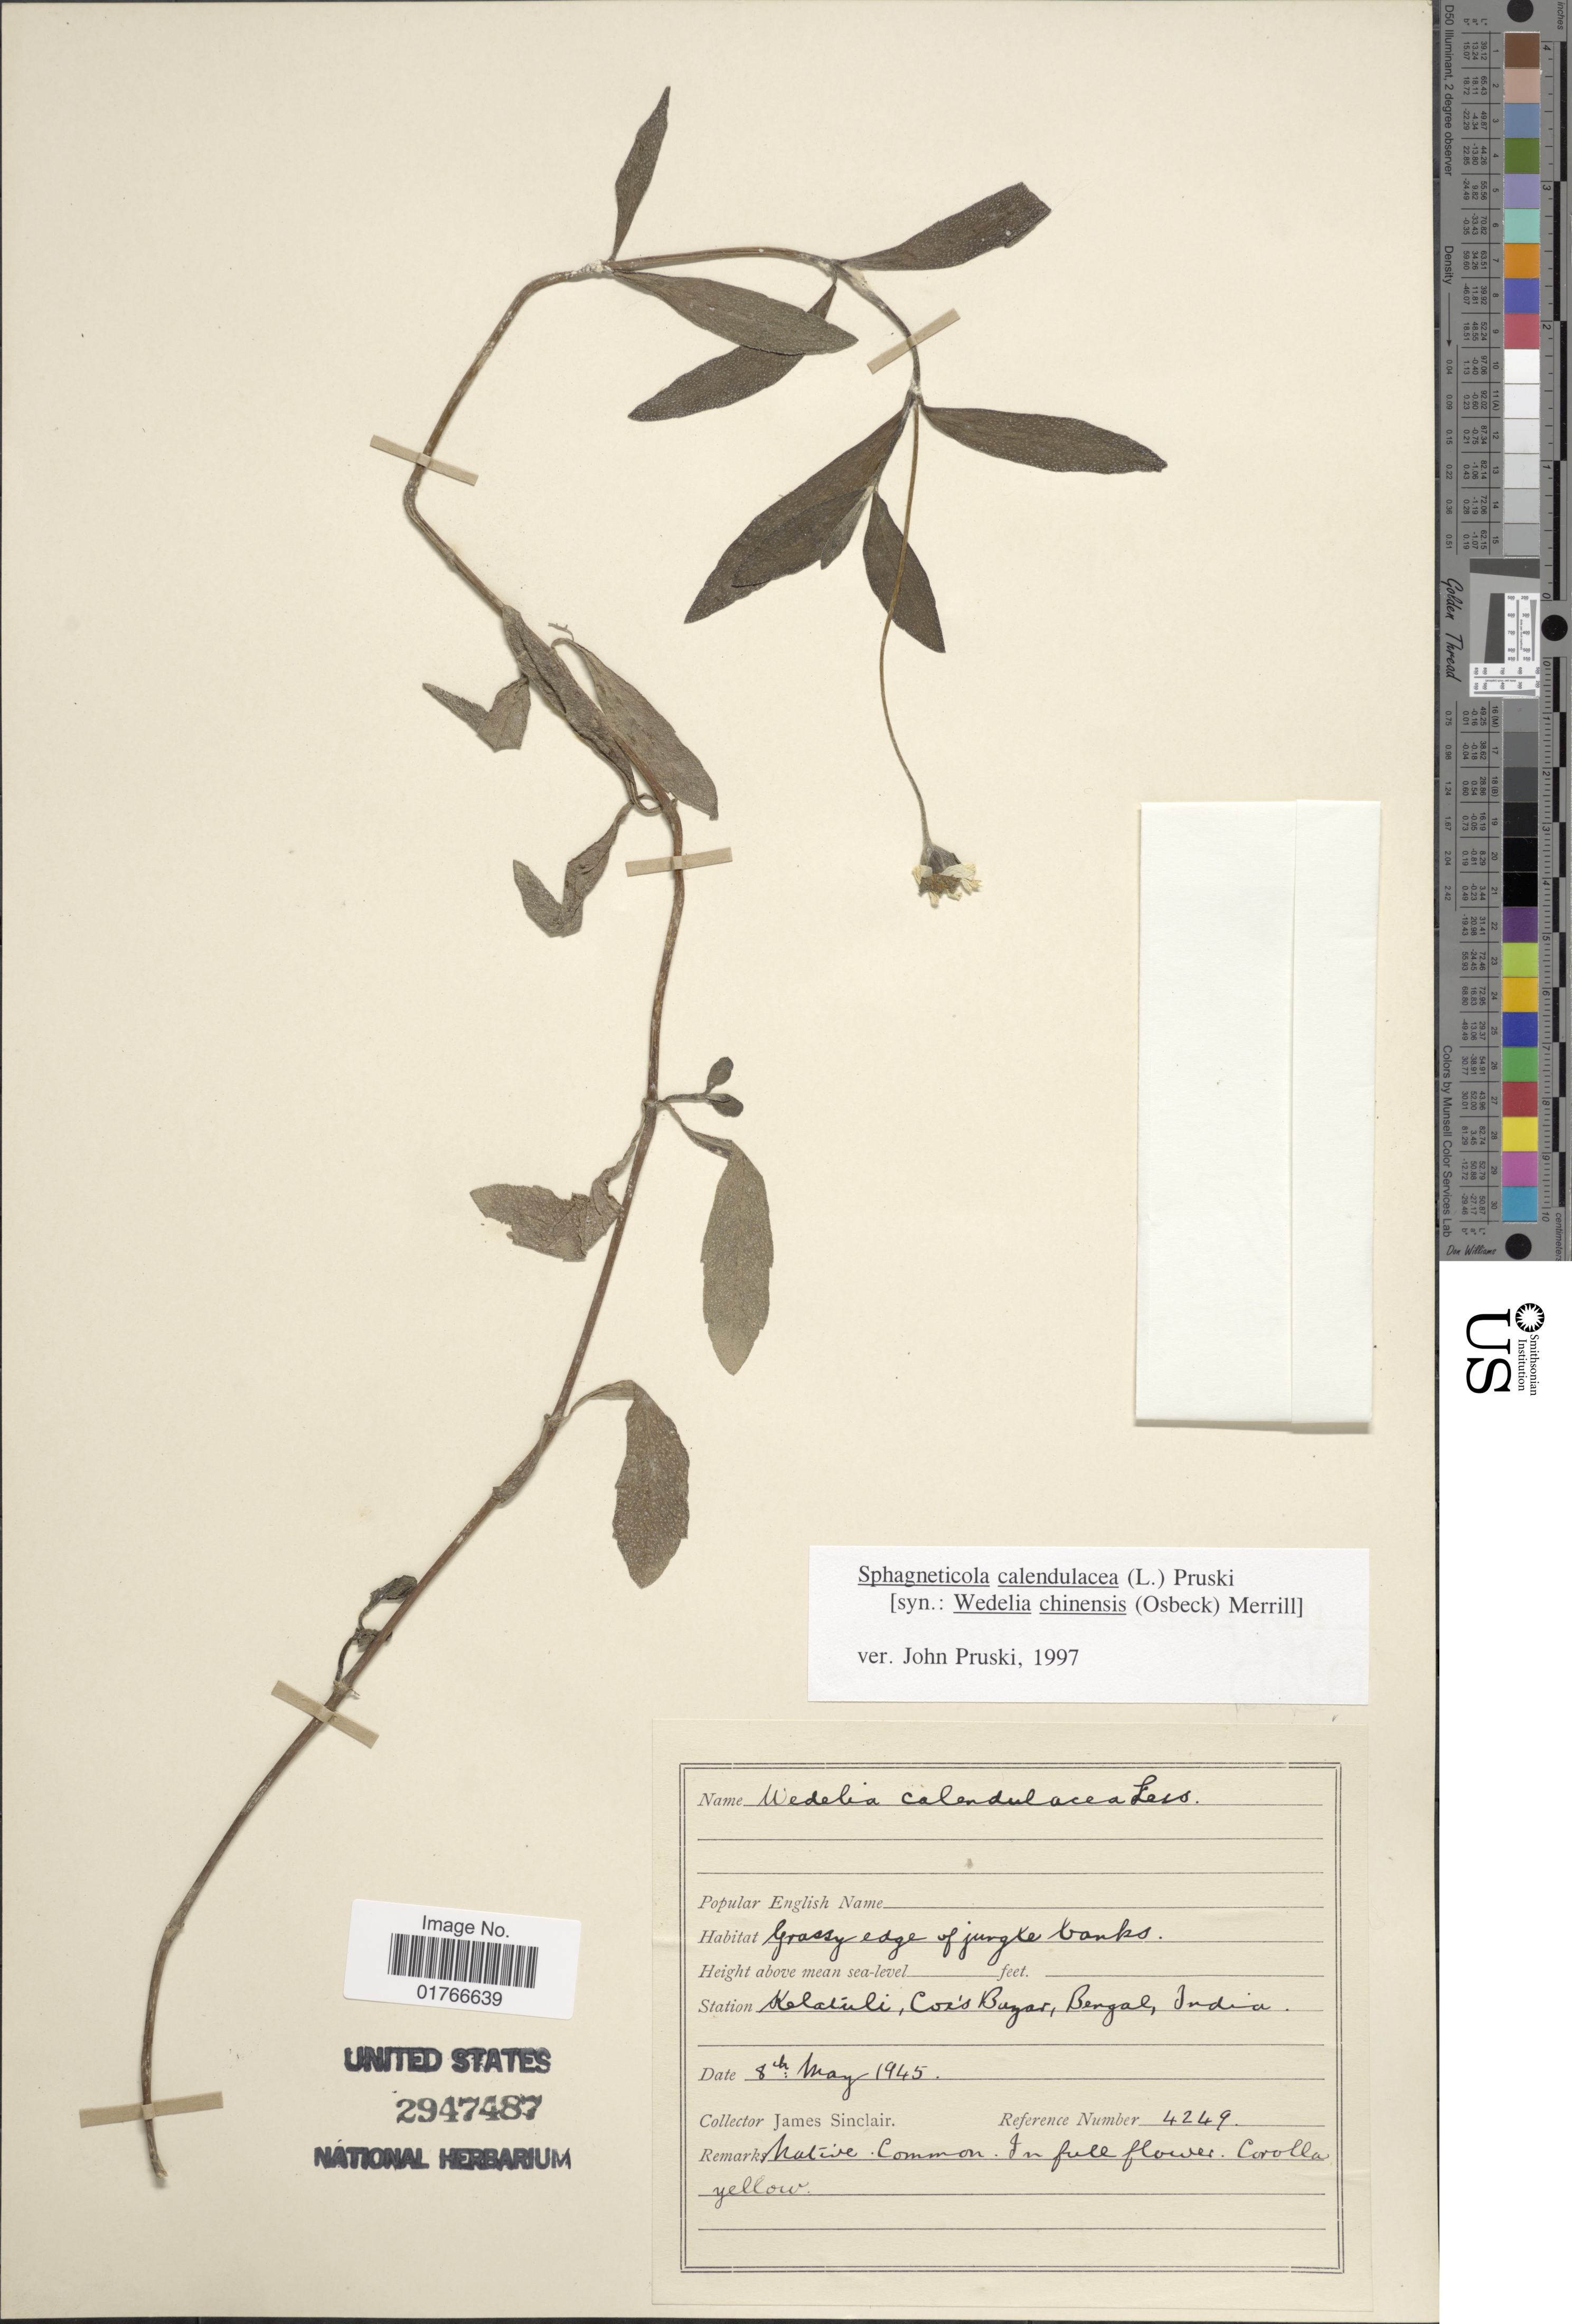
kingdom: Plantae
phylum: Tracheophyta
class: Magnoliopsida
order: Asterales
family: Asteraceae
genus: Sphagneticola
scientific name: Sphagneticola calendulacea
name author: (L.) Pruski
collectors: J. Sinclair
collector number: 4249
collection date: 1945-05-08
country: Bangladesh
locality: Kelatuli, Cox's Bazar, Bengal, India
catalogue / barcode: US 2947487